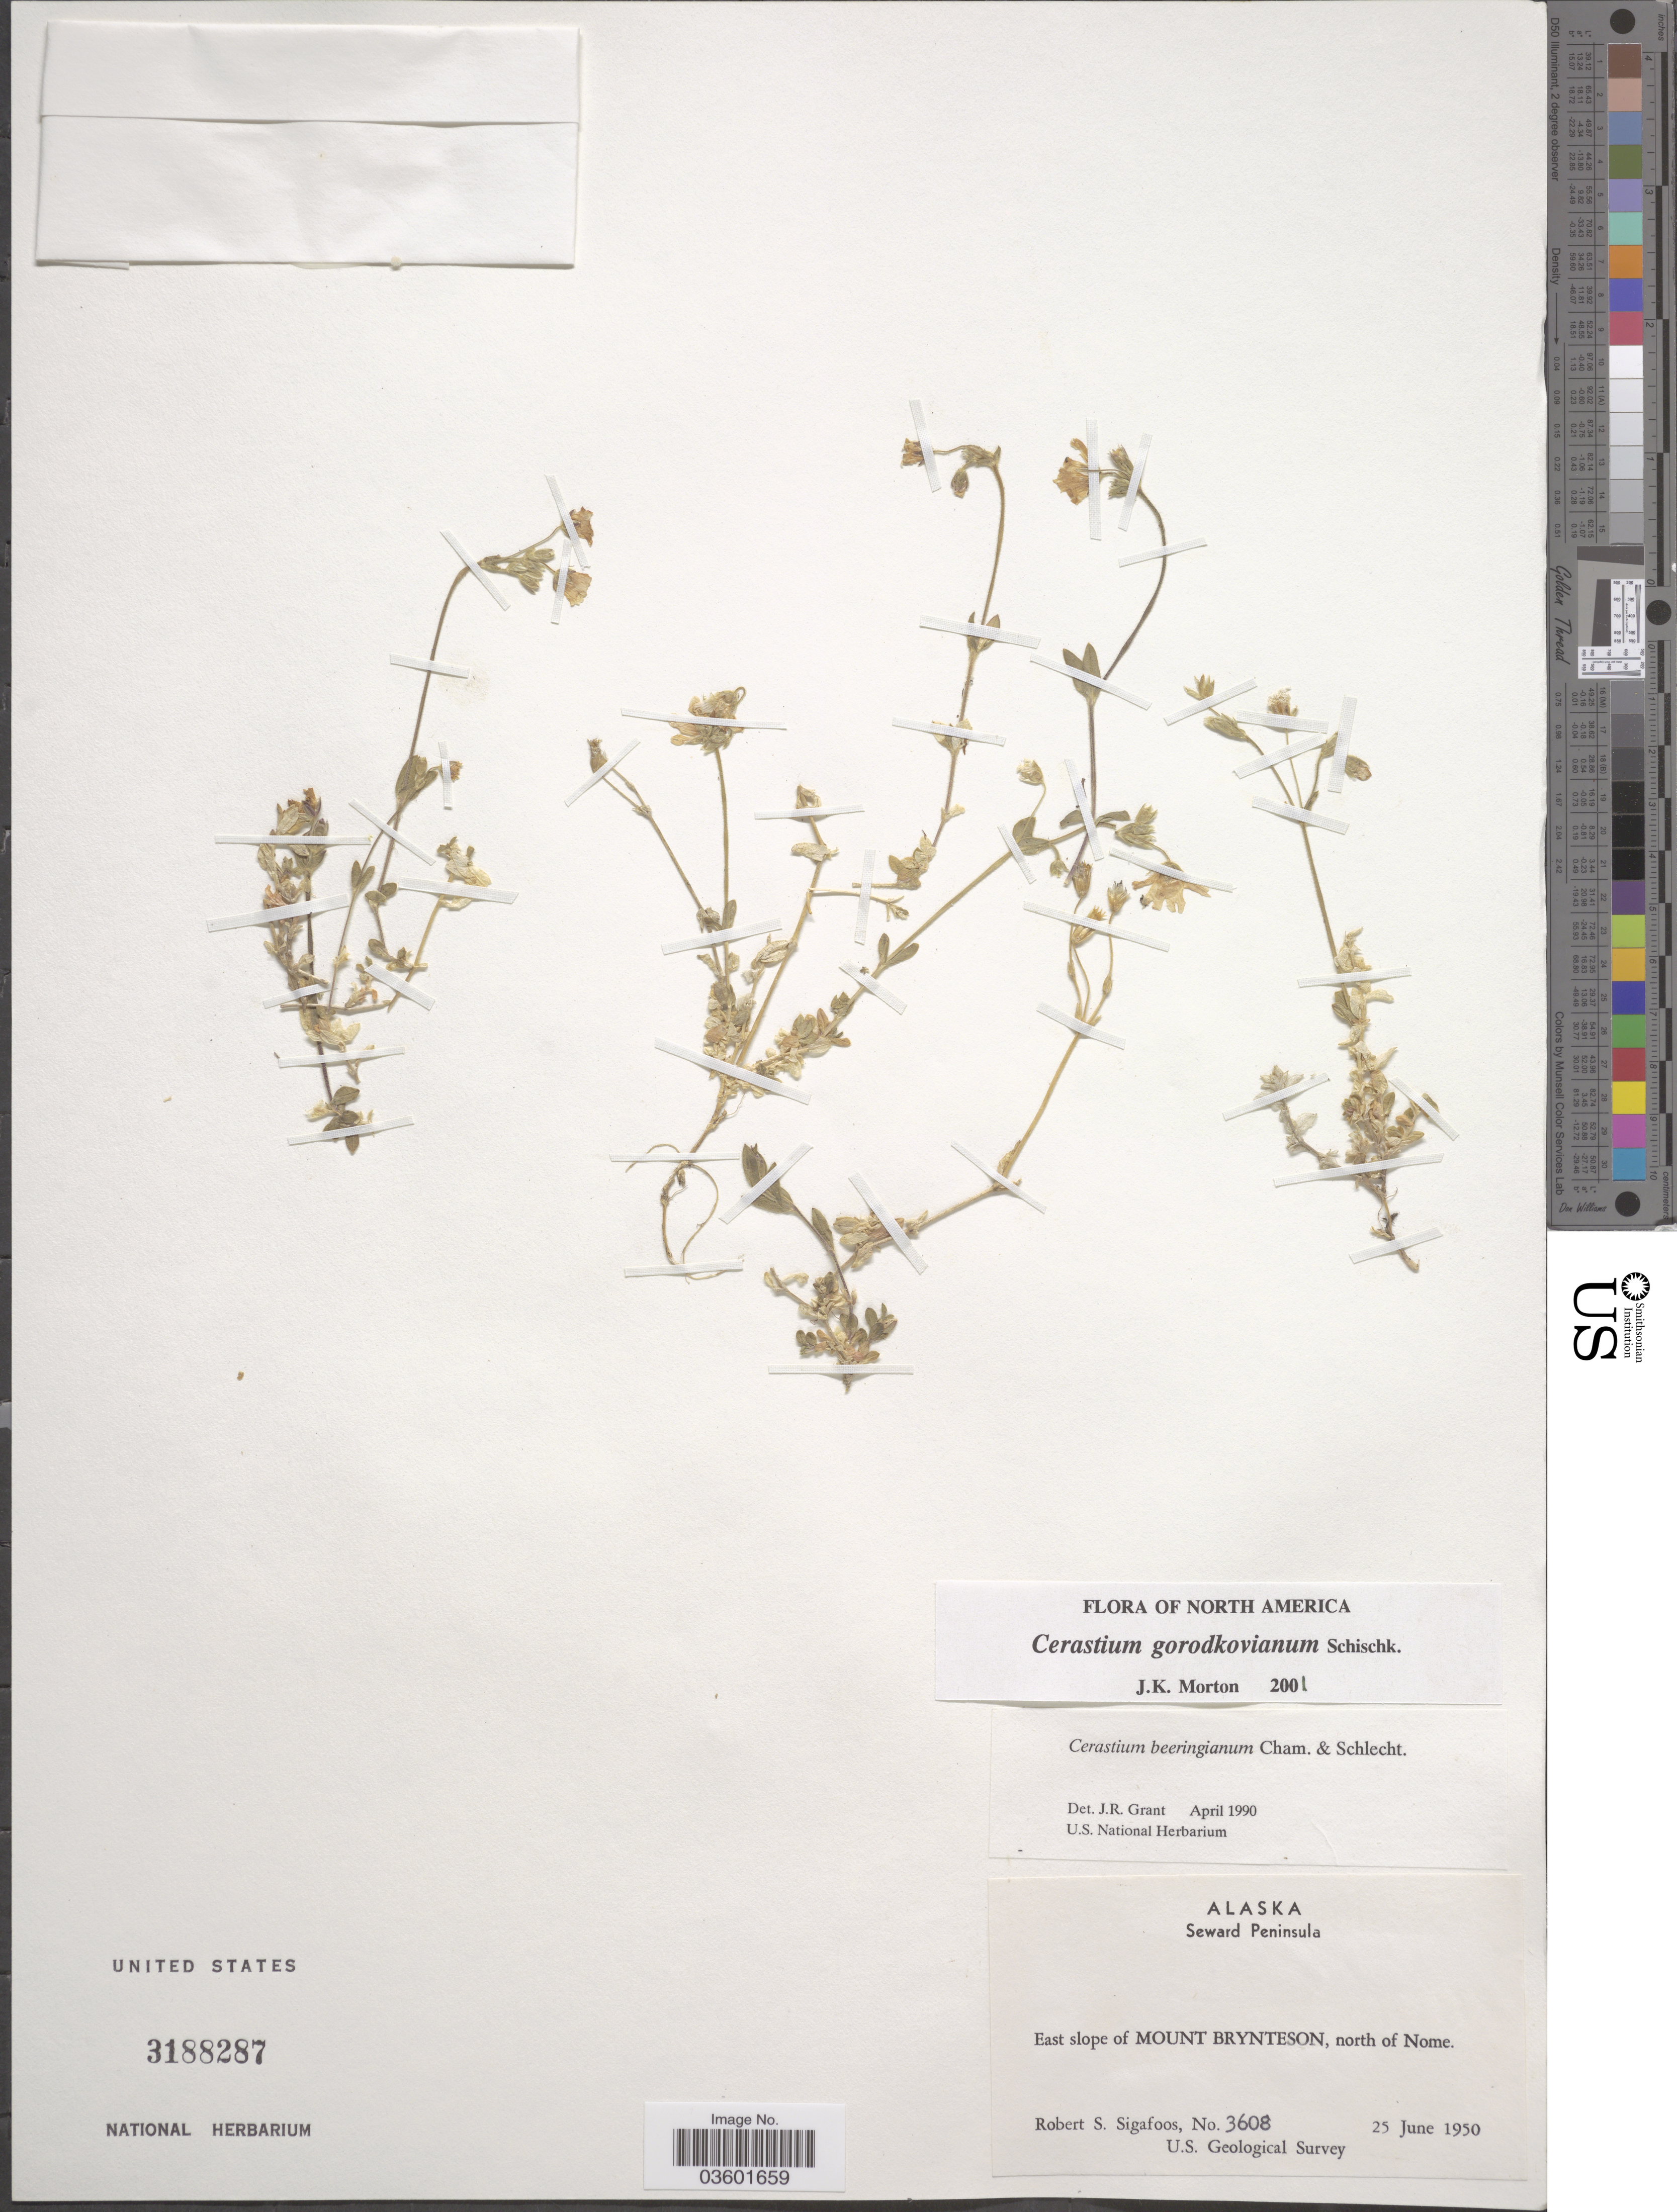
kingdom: Plantae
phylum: Tracheophyta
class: Magnoliopsida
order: Caryophyllales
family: Caryophyllaceae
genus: Cerastium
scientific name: Cerastium gorodkovianum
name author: Schischk.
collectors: R. Sigafoos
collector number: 3608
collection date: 1950-06-25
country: United States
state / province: Alaska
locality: Seward Peninsula. East slope of Mount Brynteson, north of Nome.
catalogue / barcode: US 3188287